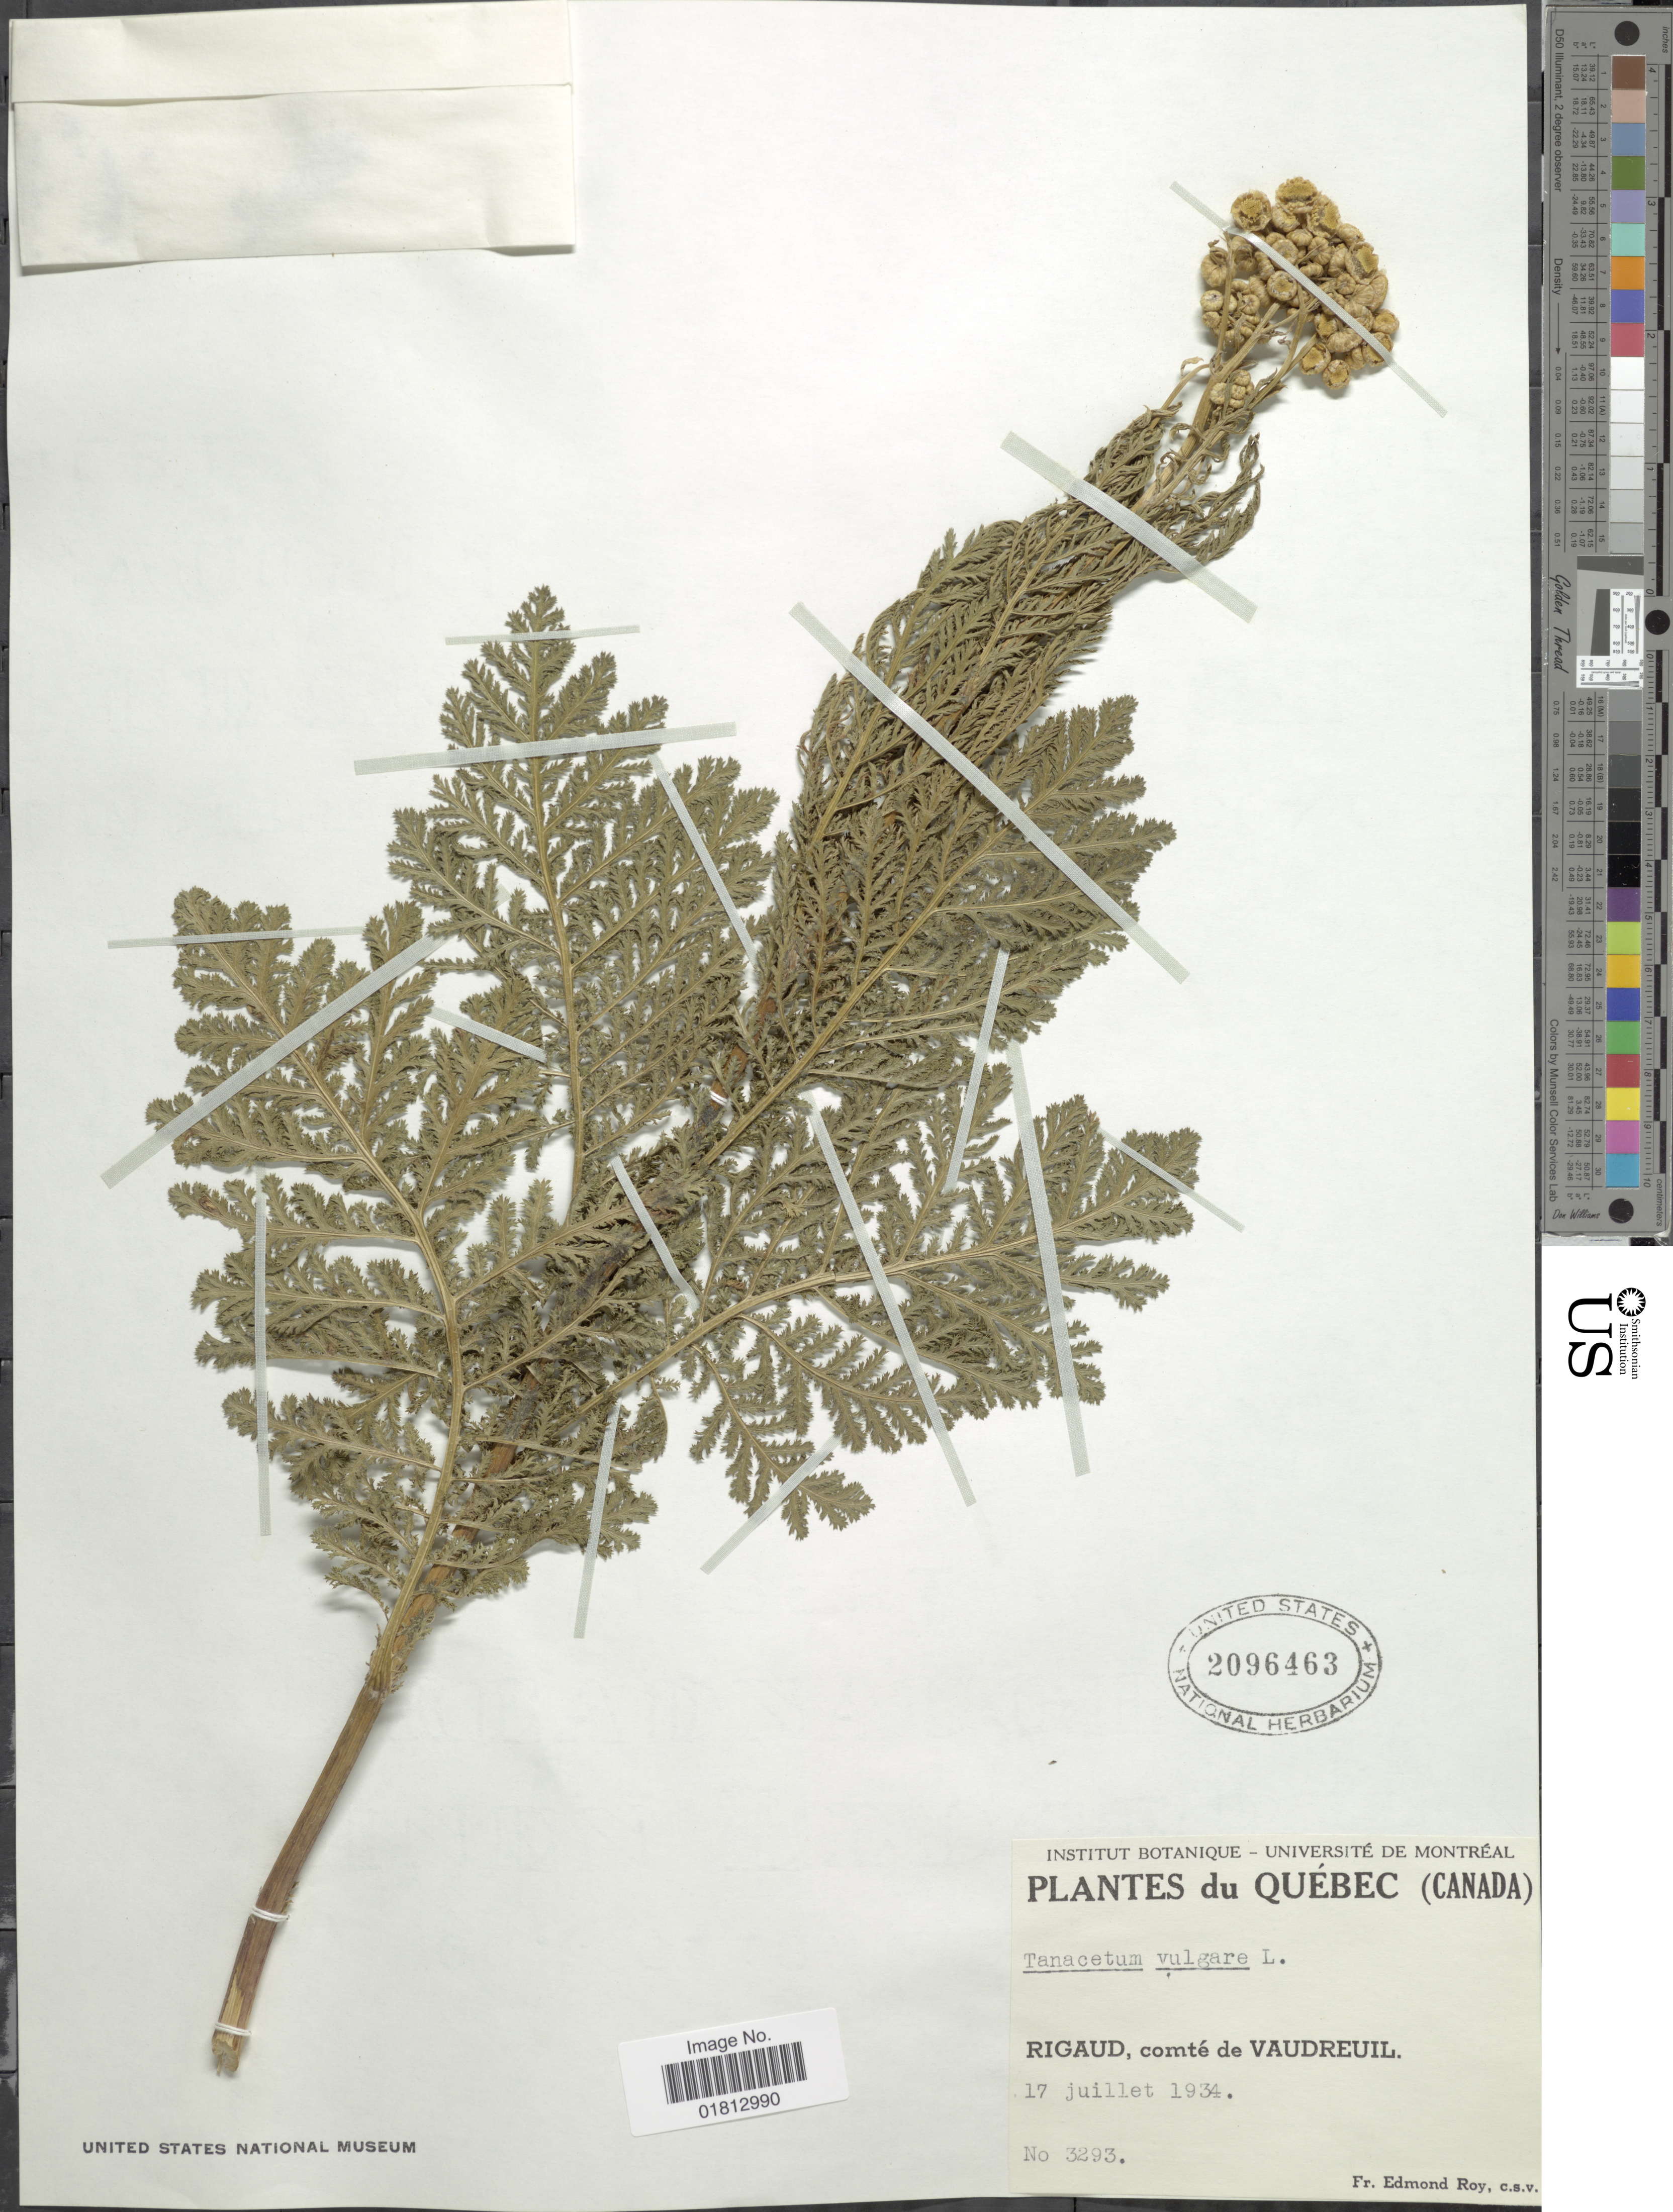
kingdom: Plantae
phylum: Tracheophyta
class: Magnoliopsida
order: Asterales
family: Asteraceae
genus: Tanacetum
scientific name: Tanacetum vulgare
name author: L.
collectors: E. Roy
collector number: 3293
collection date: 1934-07-17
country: Canada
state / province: Quebec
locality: Rigaud, comté de Vaudreuil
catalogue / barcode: US 2096463